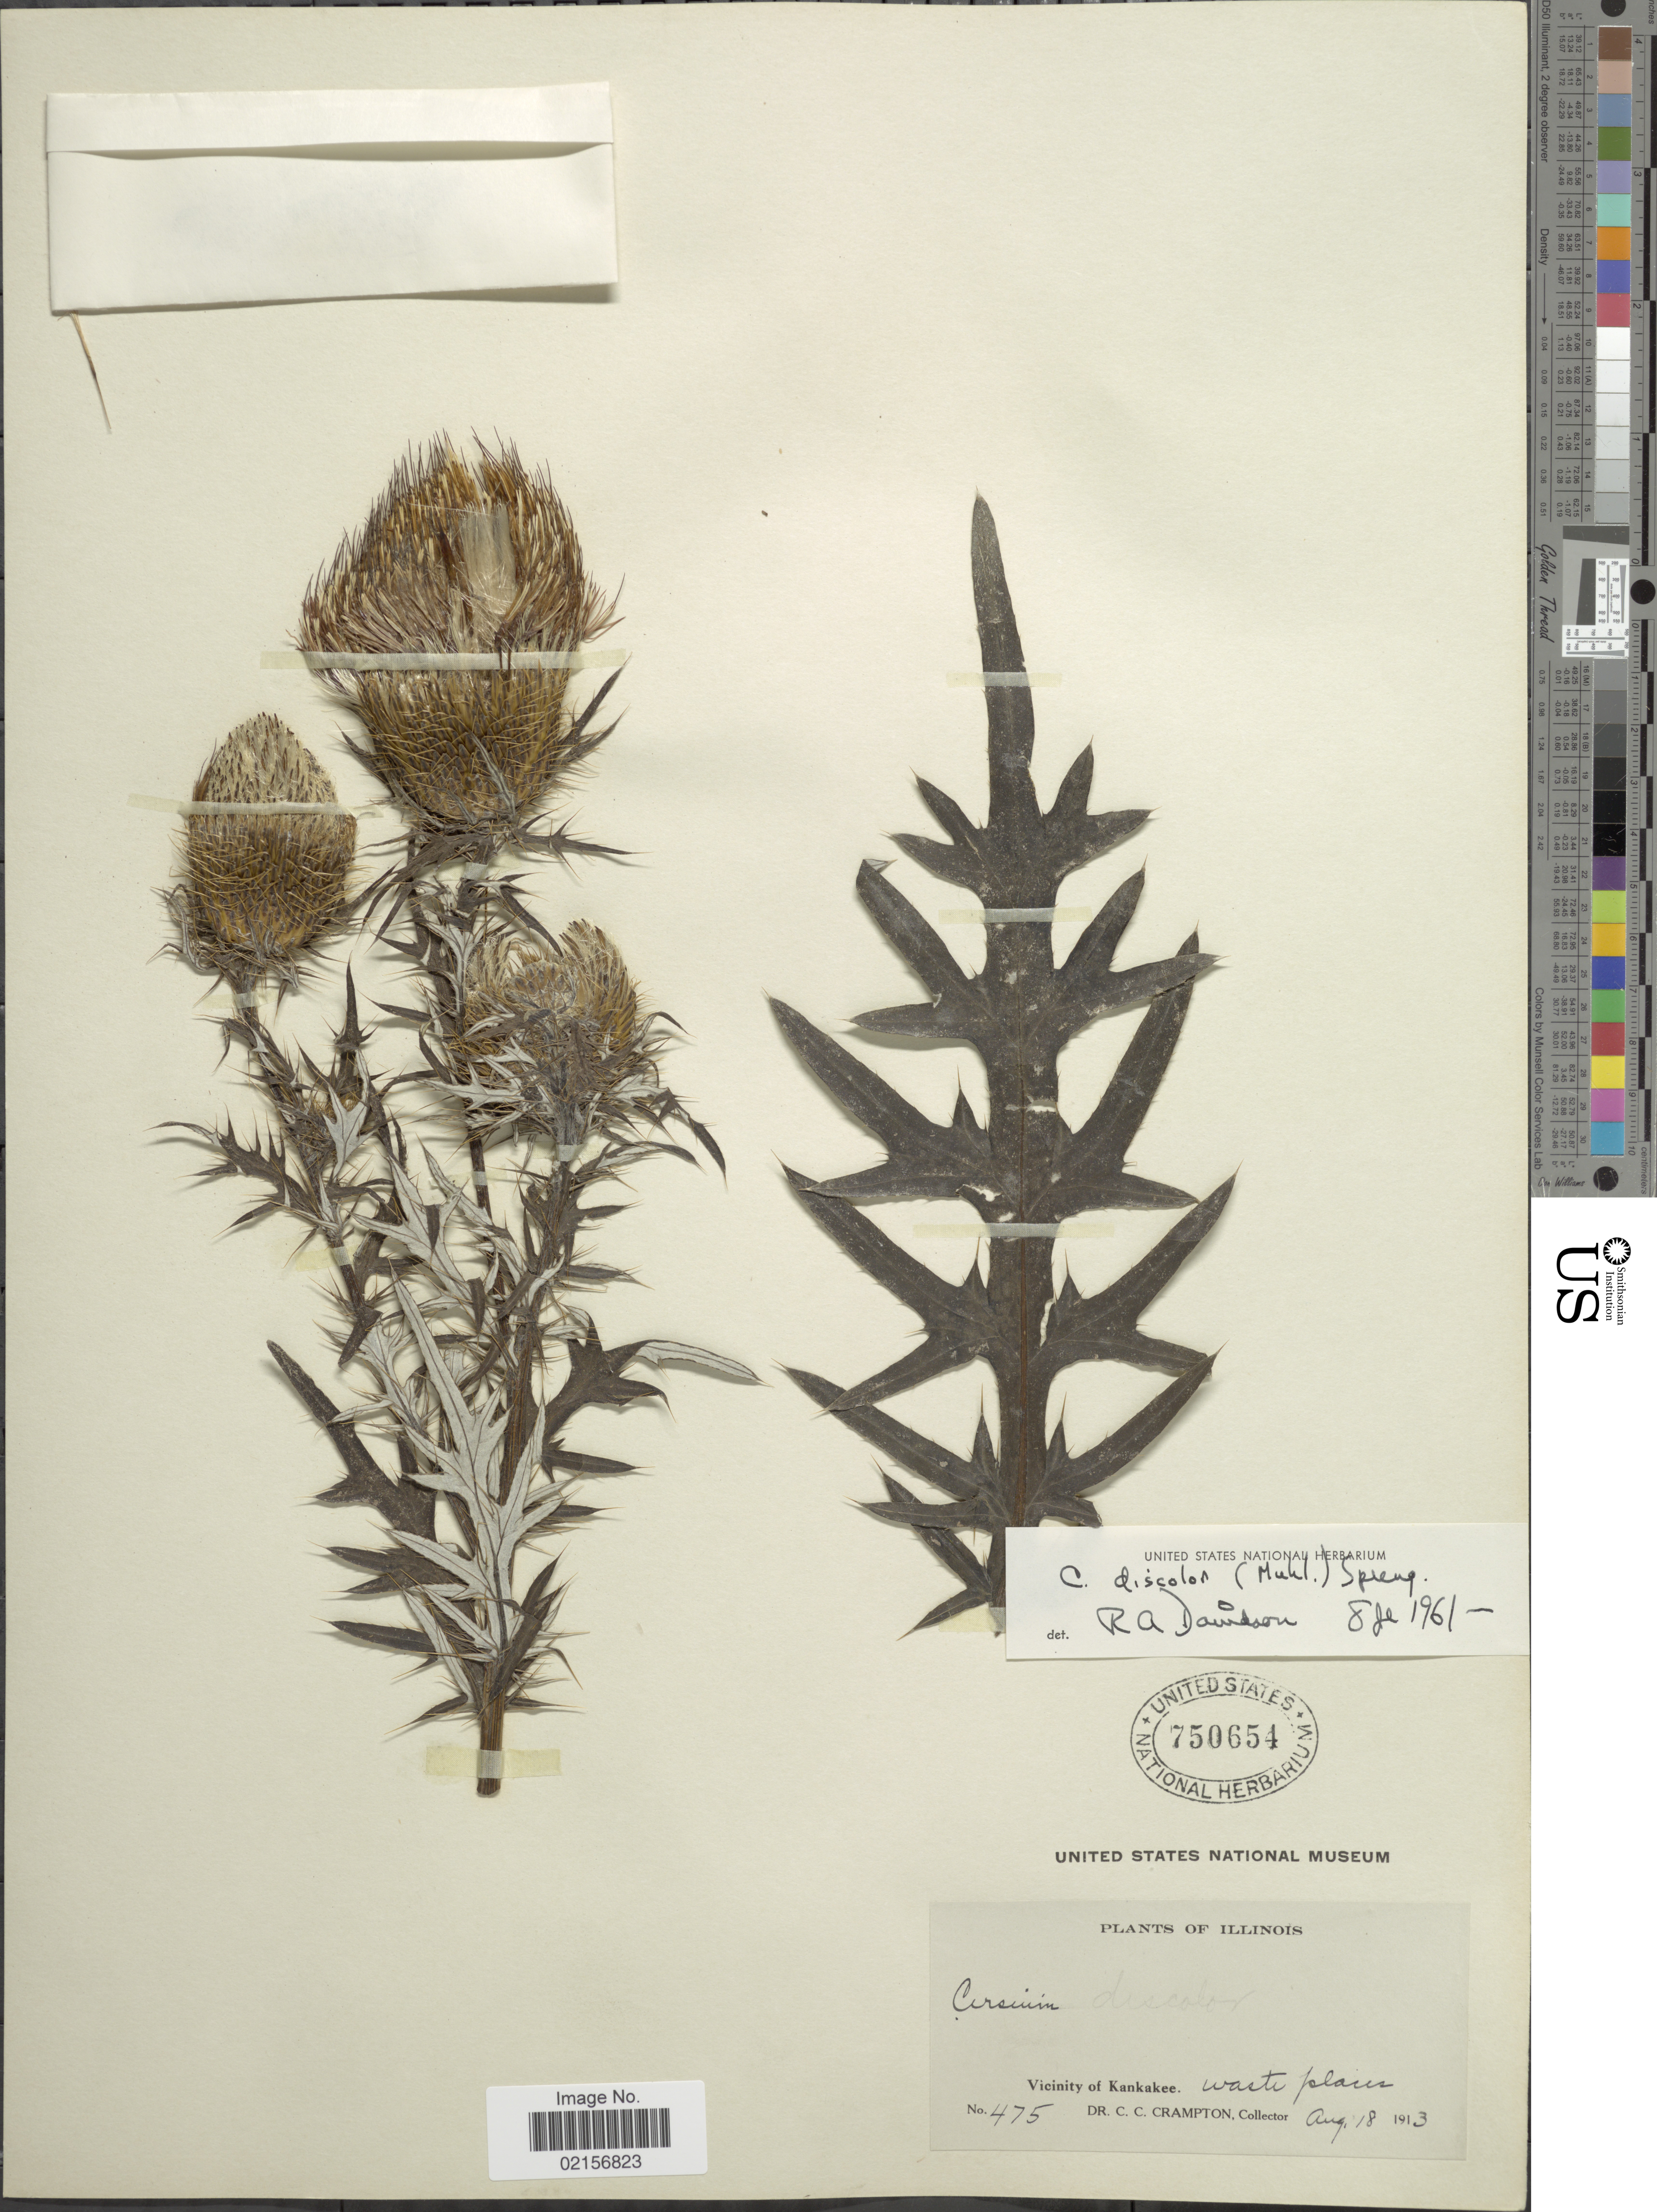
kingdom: Plantae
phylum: Tracheophyta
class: Magnoliopsida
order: Asterales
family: Asteraceae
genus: Cirsium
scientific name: Cirsium discolor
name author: (Muhl. ex Willd.) Spreng.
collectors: C. Crampton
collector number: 475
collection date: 1913-08-18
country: United States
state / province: Illinois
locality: Vicinity of Kankakee, waste places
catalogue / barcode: US 750654